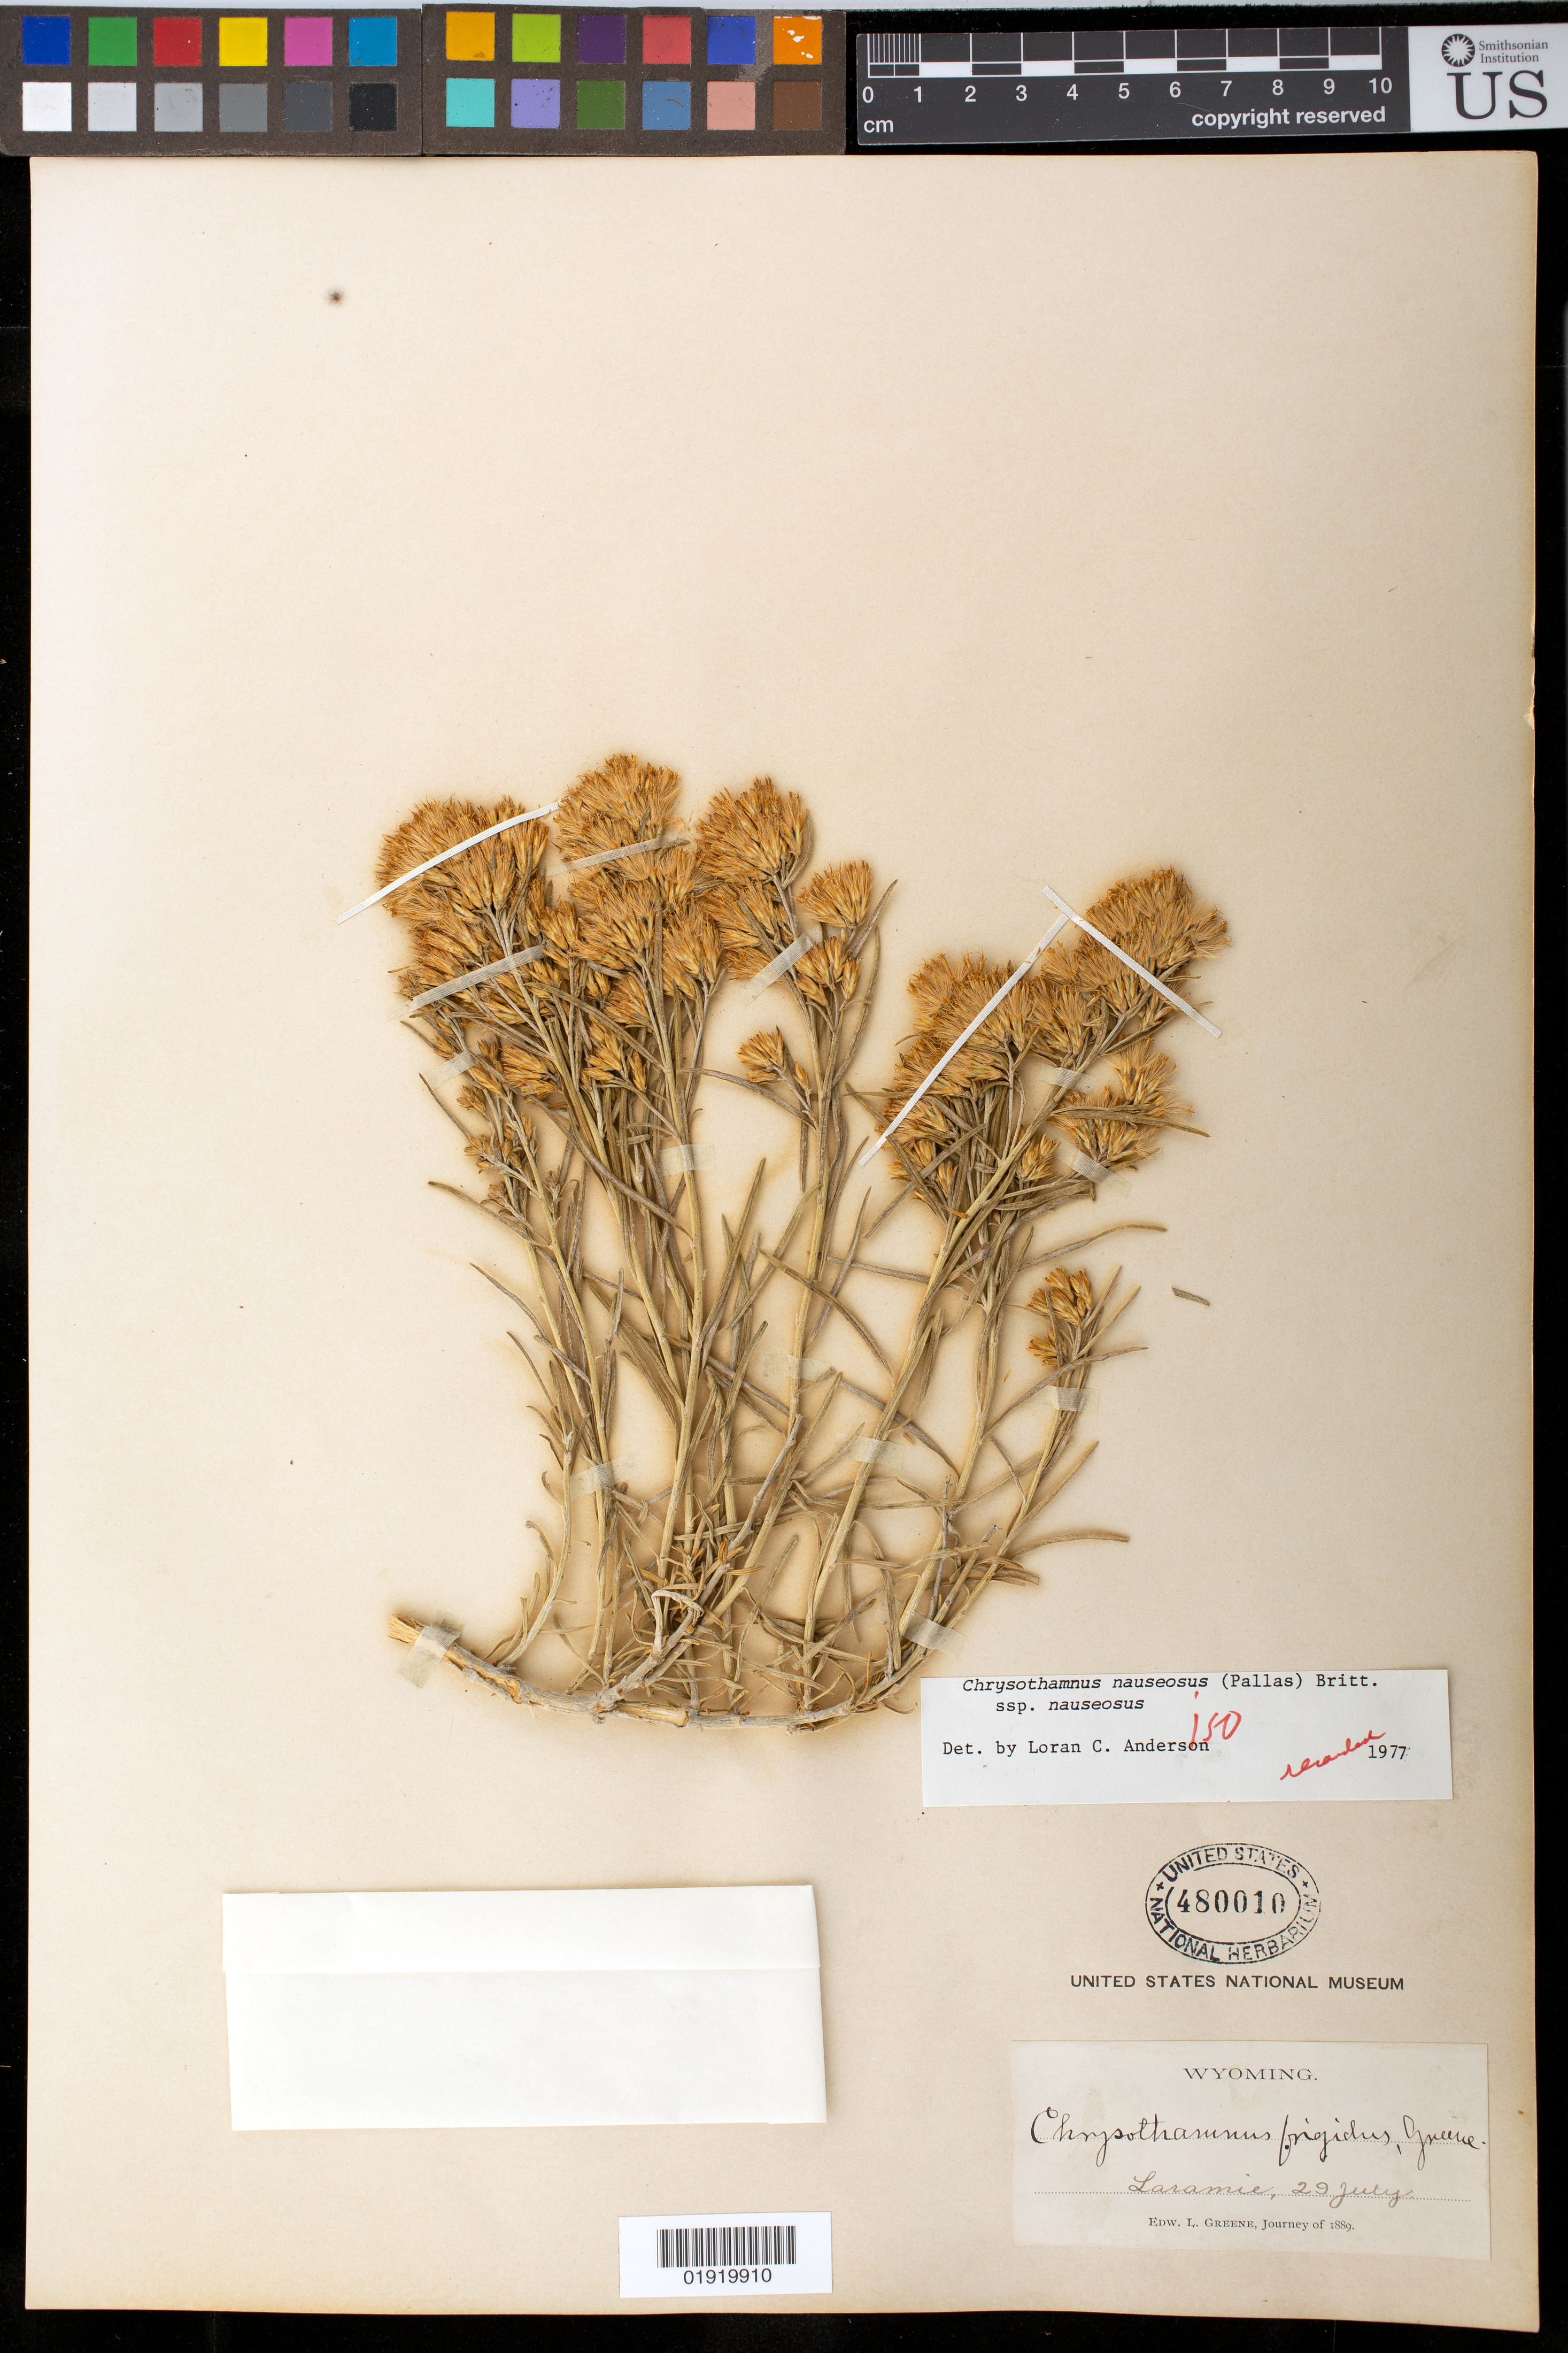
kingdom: Plantae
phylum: Tracheophyta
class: Magnoliopsida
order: Asterales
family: Asteraceae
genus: Chrysothamnus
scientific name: Chrysothamnus frigidus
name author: Greene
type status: Possible Syntype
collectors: E. L. Greene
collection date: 1889-07-29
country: United States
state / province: Wyoming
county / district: Laramie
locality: Laramie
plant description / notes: Protologue, "Plentiful on the elevated bleak plains about Laramie, Wyoming, and eastward to the borders of Utah."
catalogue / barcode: US 480010